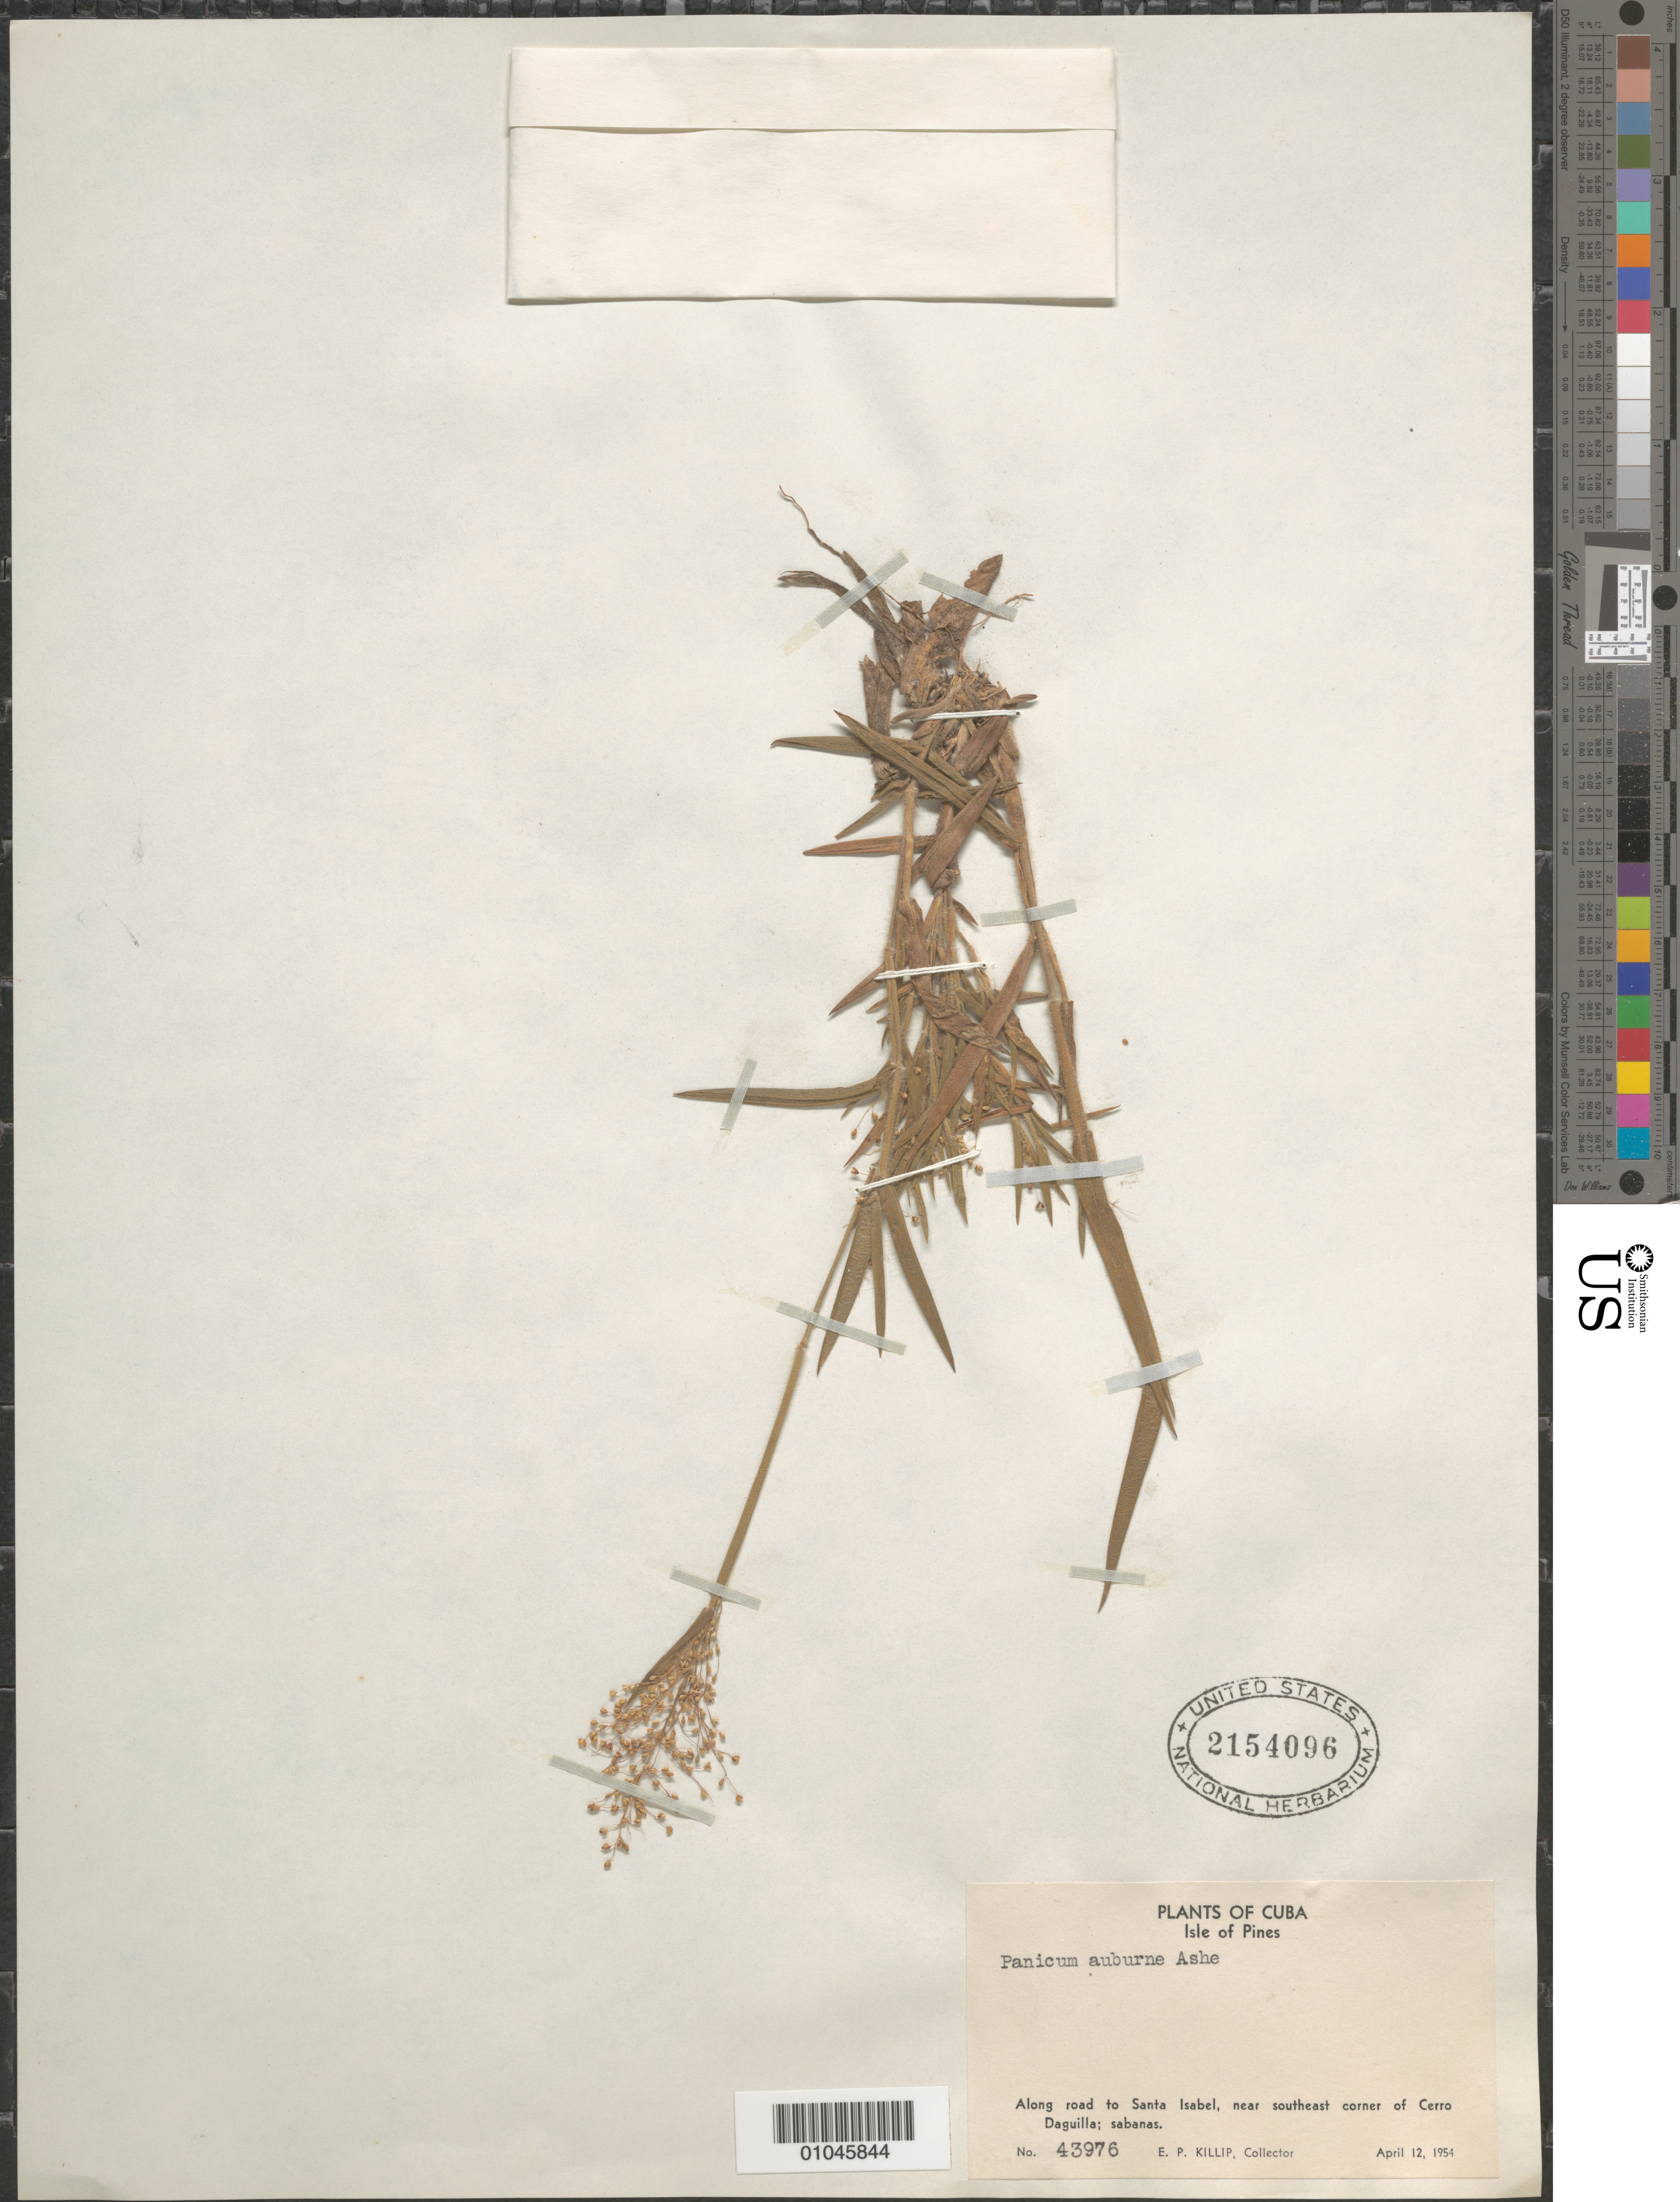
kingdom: Plantae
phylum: Tracheophyta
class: Liliopsida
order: Poales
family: Poaceae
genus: Panicum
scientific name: Panicum auburne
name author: Ashe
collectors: E. P. Killip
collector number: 43976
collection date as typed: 12 Apr 1954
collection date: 1954-04-12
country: Cuba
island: Cuba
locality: Along road to Santa Isabel, near SE corner of Cerro Daguilla Sabannas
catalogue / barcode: US 2154096